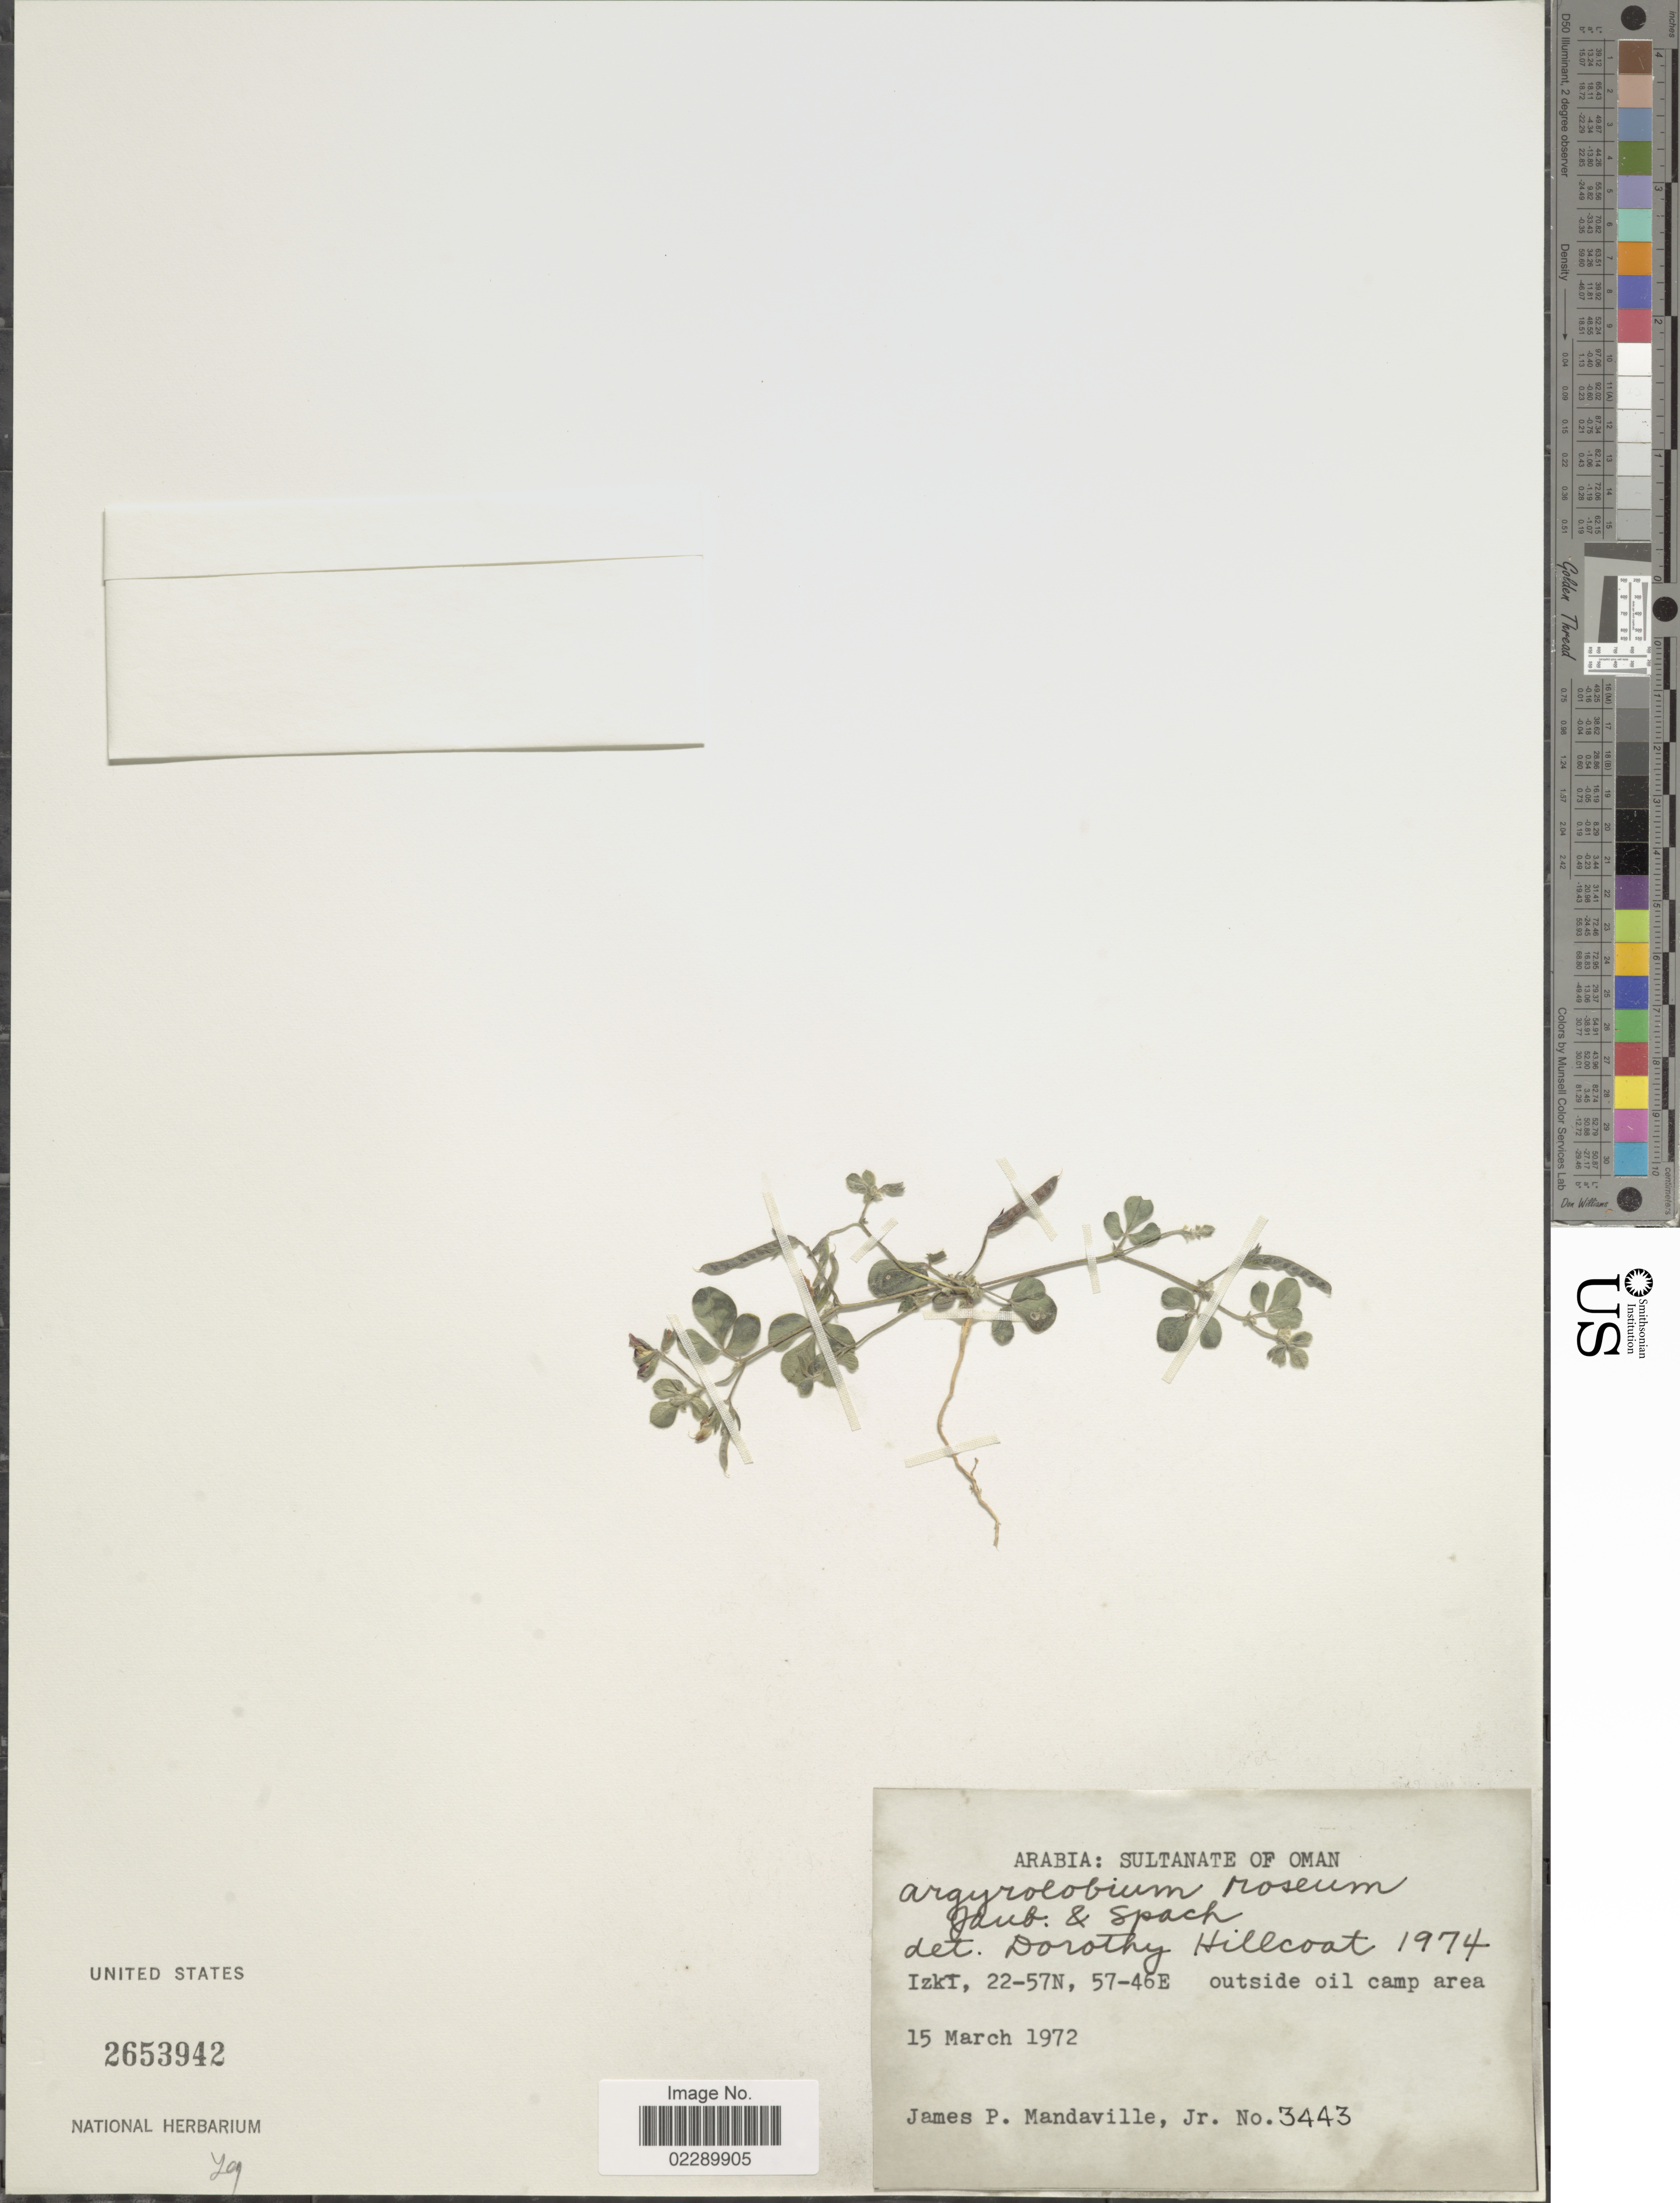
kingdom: Plantae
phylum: Tracheophyta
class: Magnoliopsida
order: Fabales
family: Fabaceae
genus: Argyrolobium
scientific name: Argyrolobium roseum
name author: (Cambess.) Jaub. & Spach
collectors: J. Mandaville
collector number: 3443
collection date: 1972-03-15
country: Saudi Arabia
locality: Arabia: Sultanate of Oman. Izki, outside oil camp area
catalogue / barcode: US 2653942